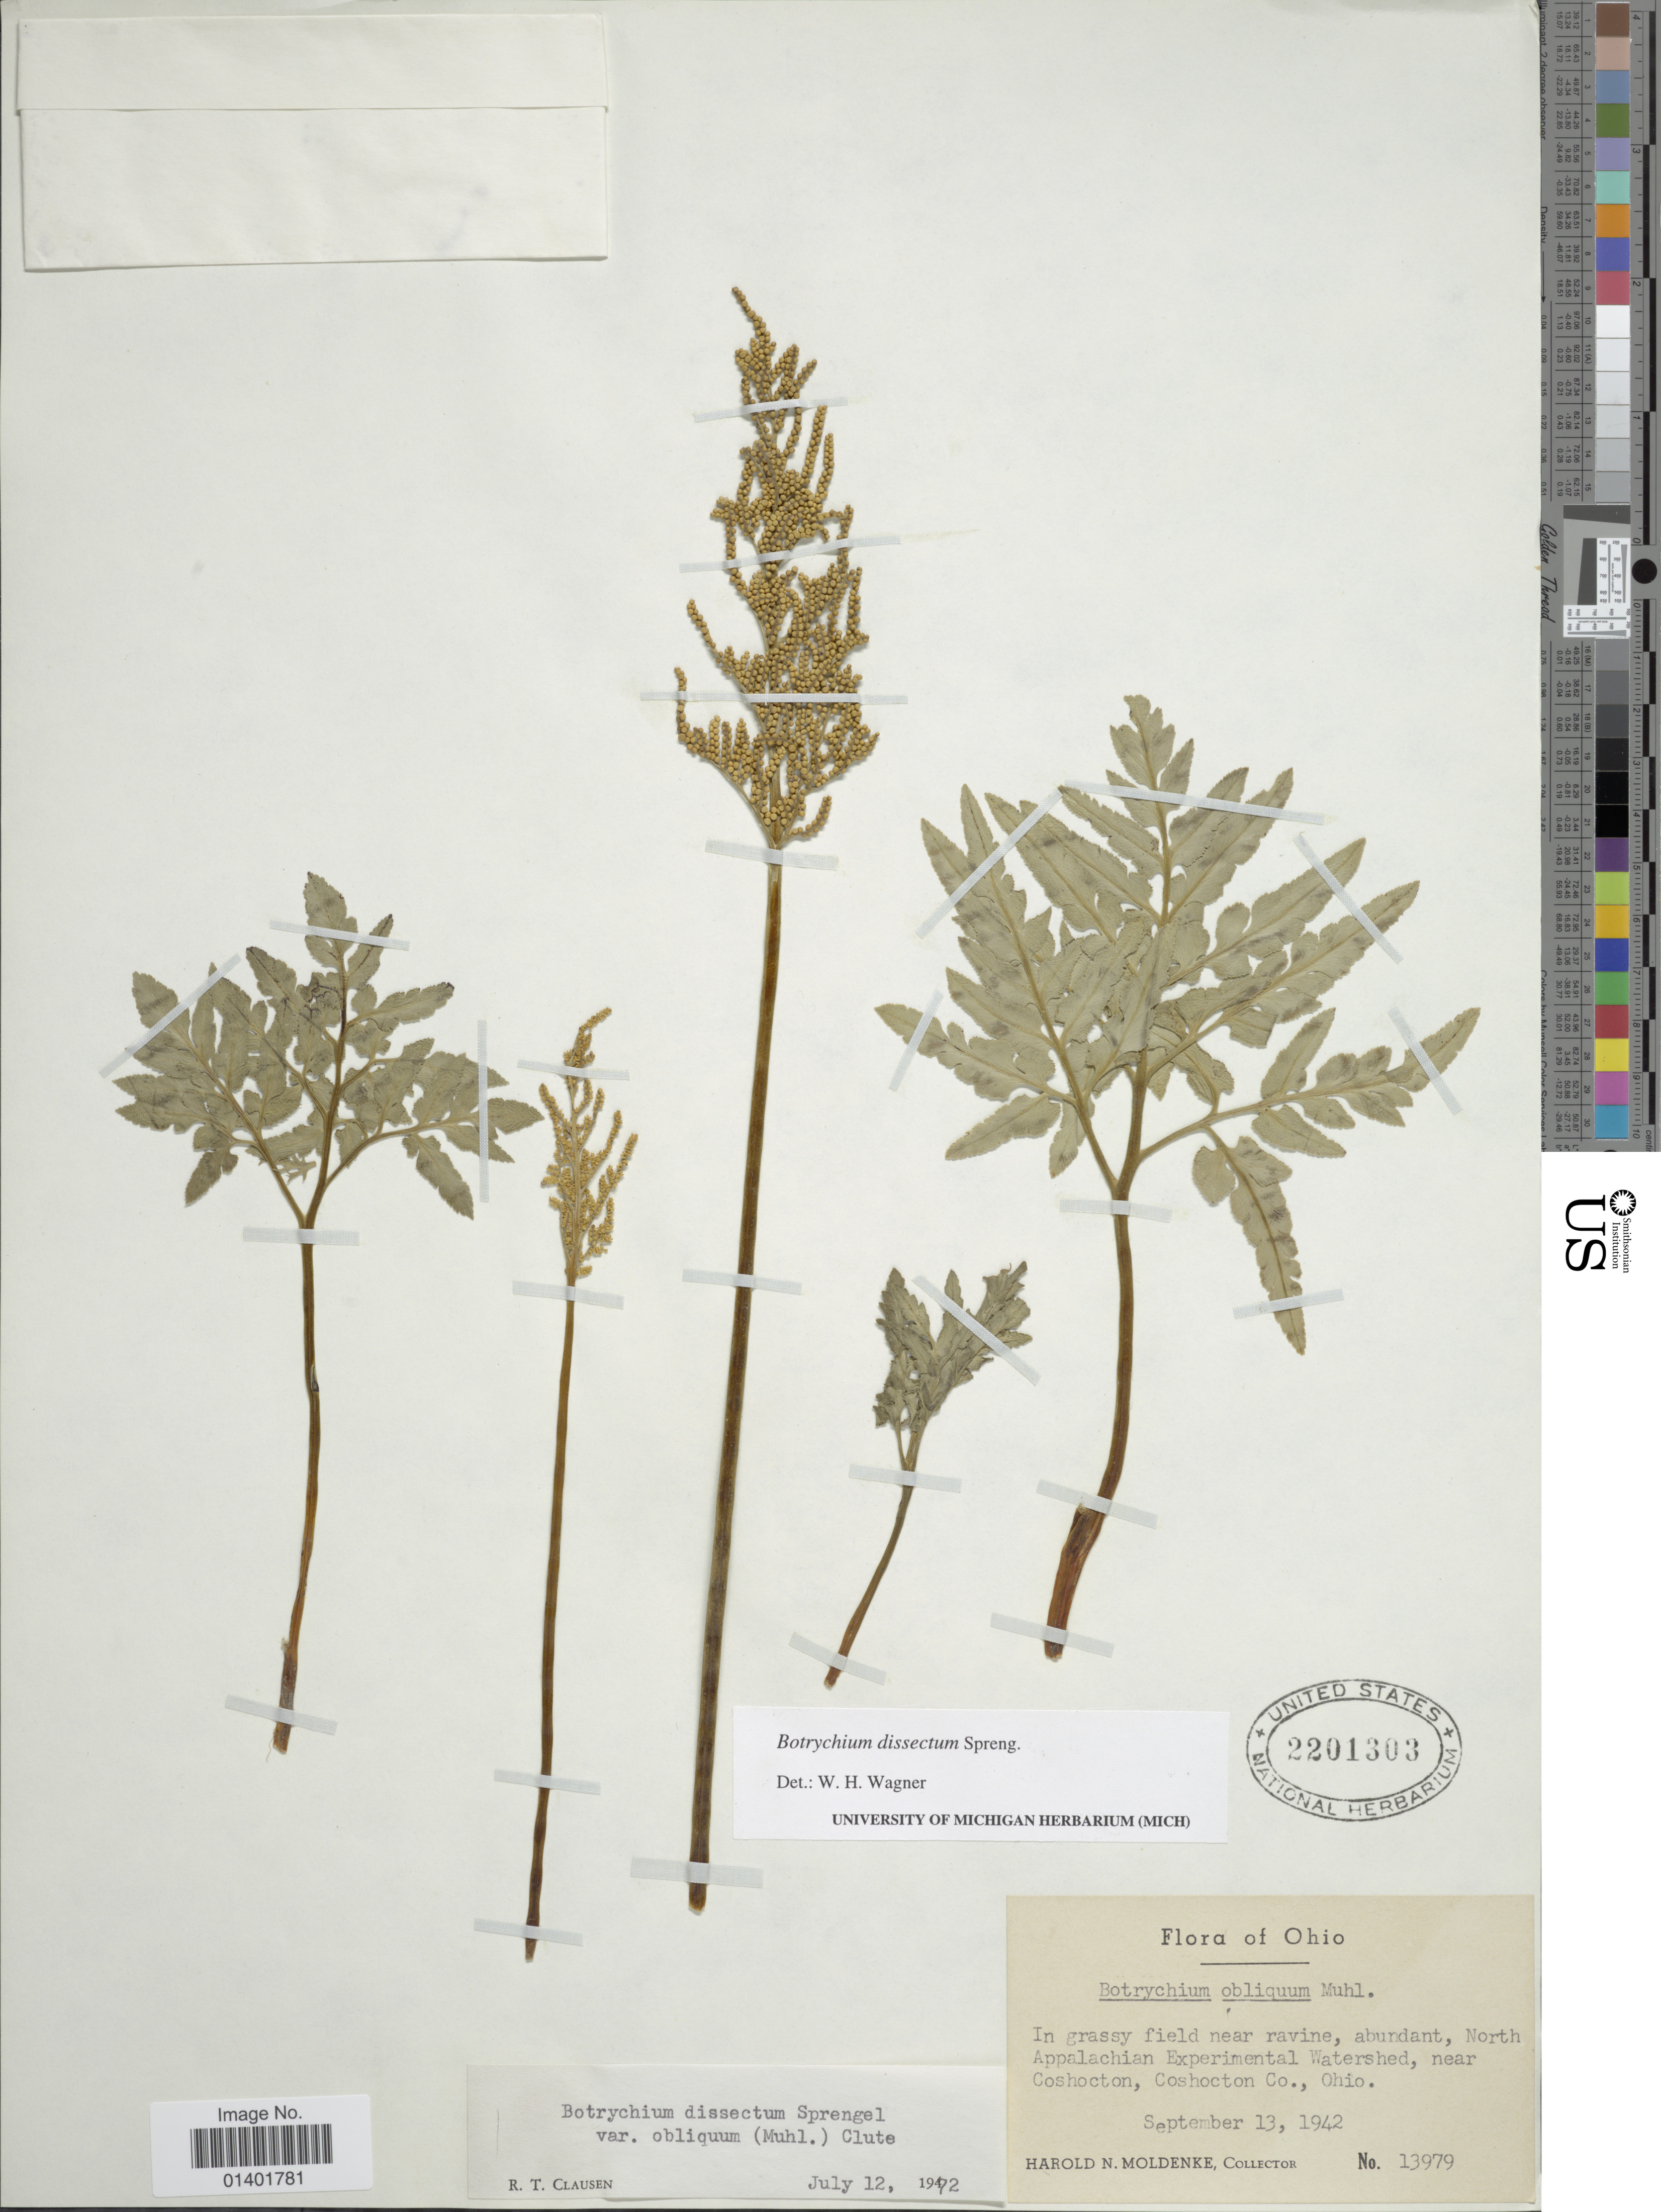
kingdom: Plantae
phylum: Tracheophyta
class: Polypodiopsida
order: Ophioglossales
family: Ophioglossaceae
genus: Botrychium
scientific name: Botrychium dissectum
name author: Spreng.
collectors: H. N. Moldenke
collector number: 13979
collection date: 1942-09-13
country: United States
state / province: Ohio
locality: In grassy field near ravine, abundant, North Appalachian Experimental Watershed, near Coshocton Co.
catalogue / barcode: US 2201303